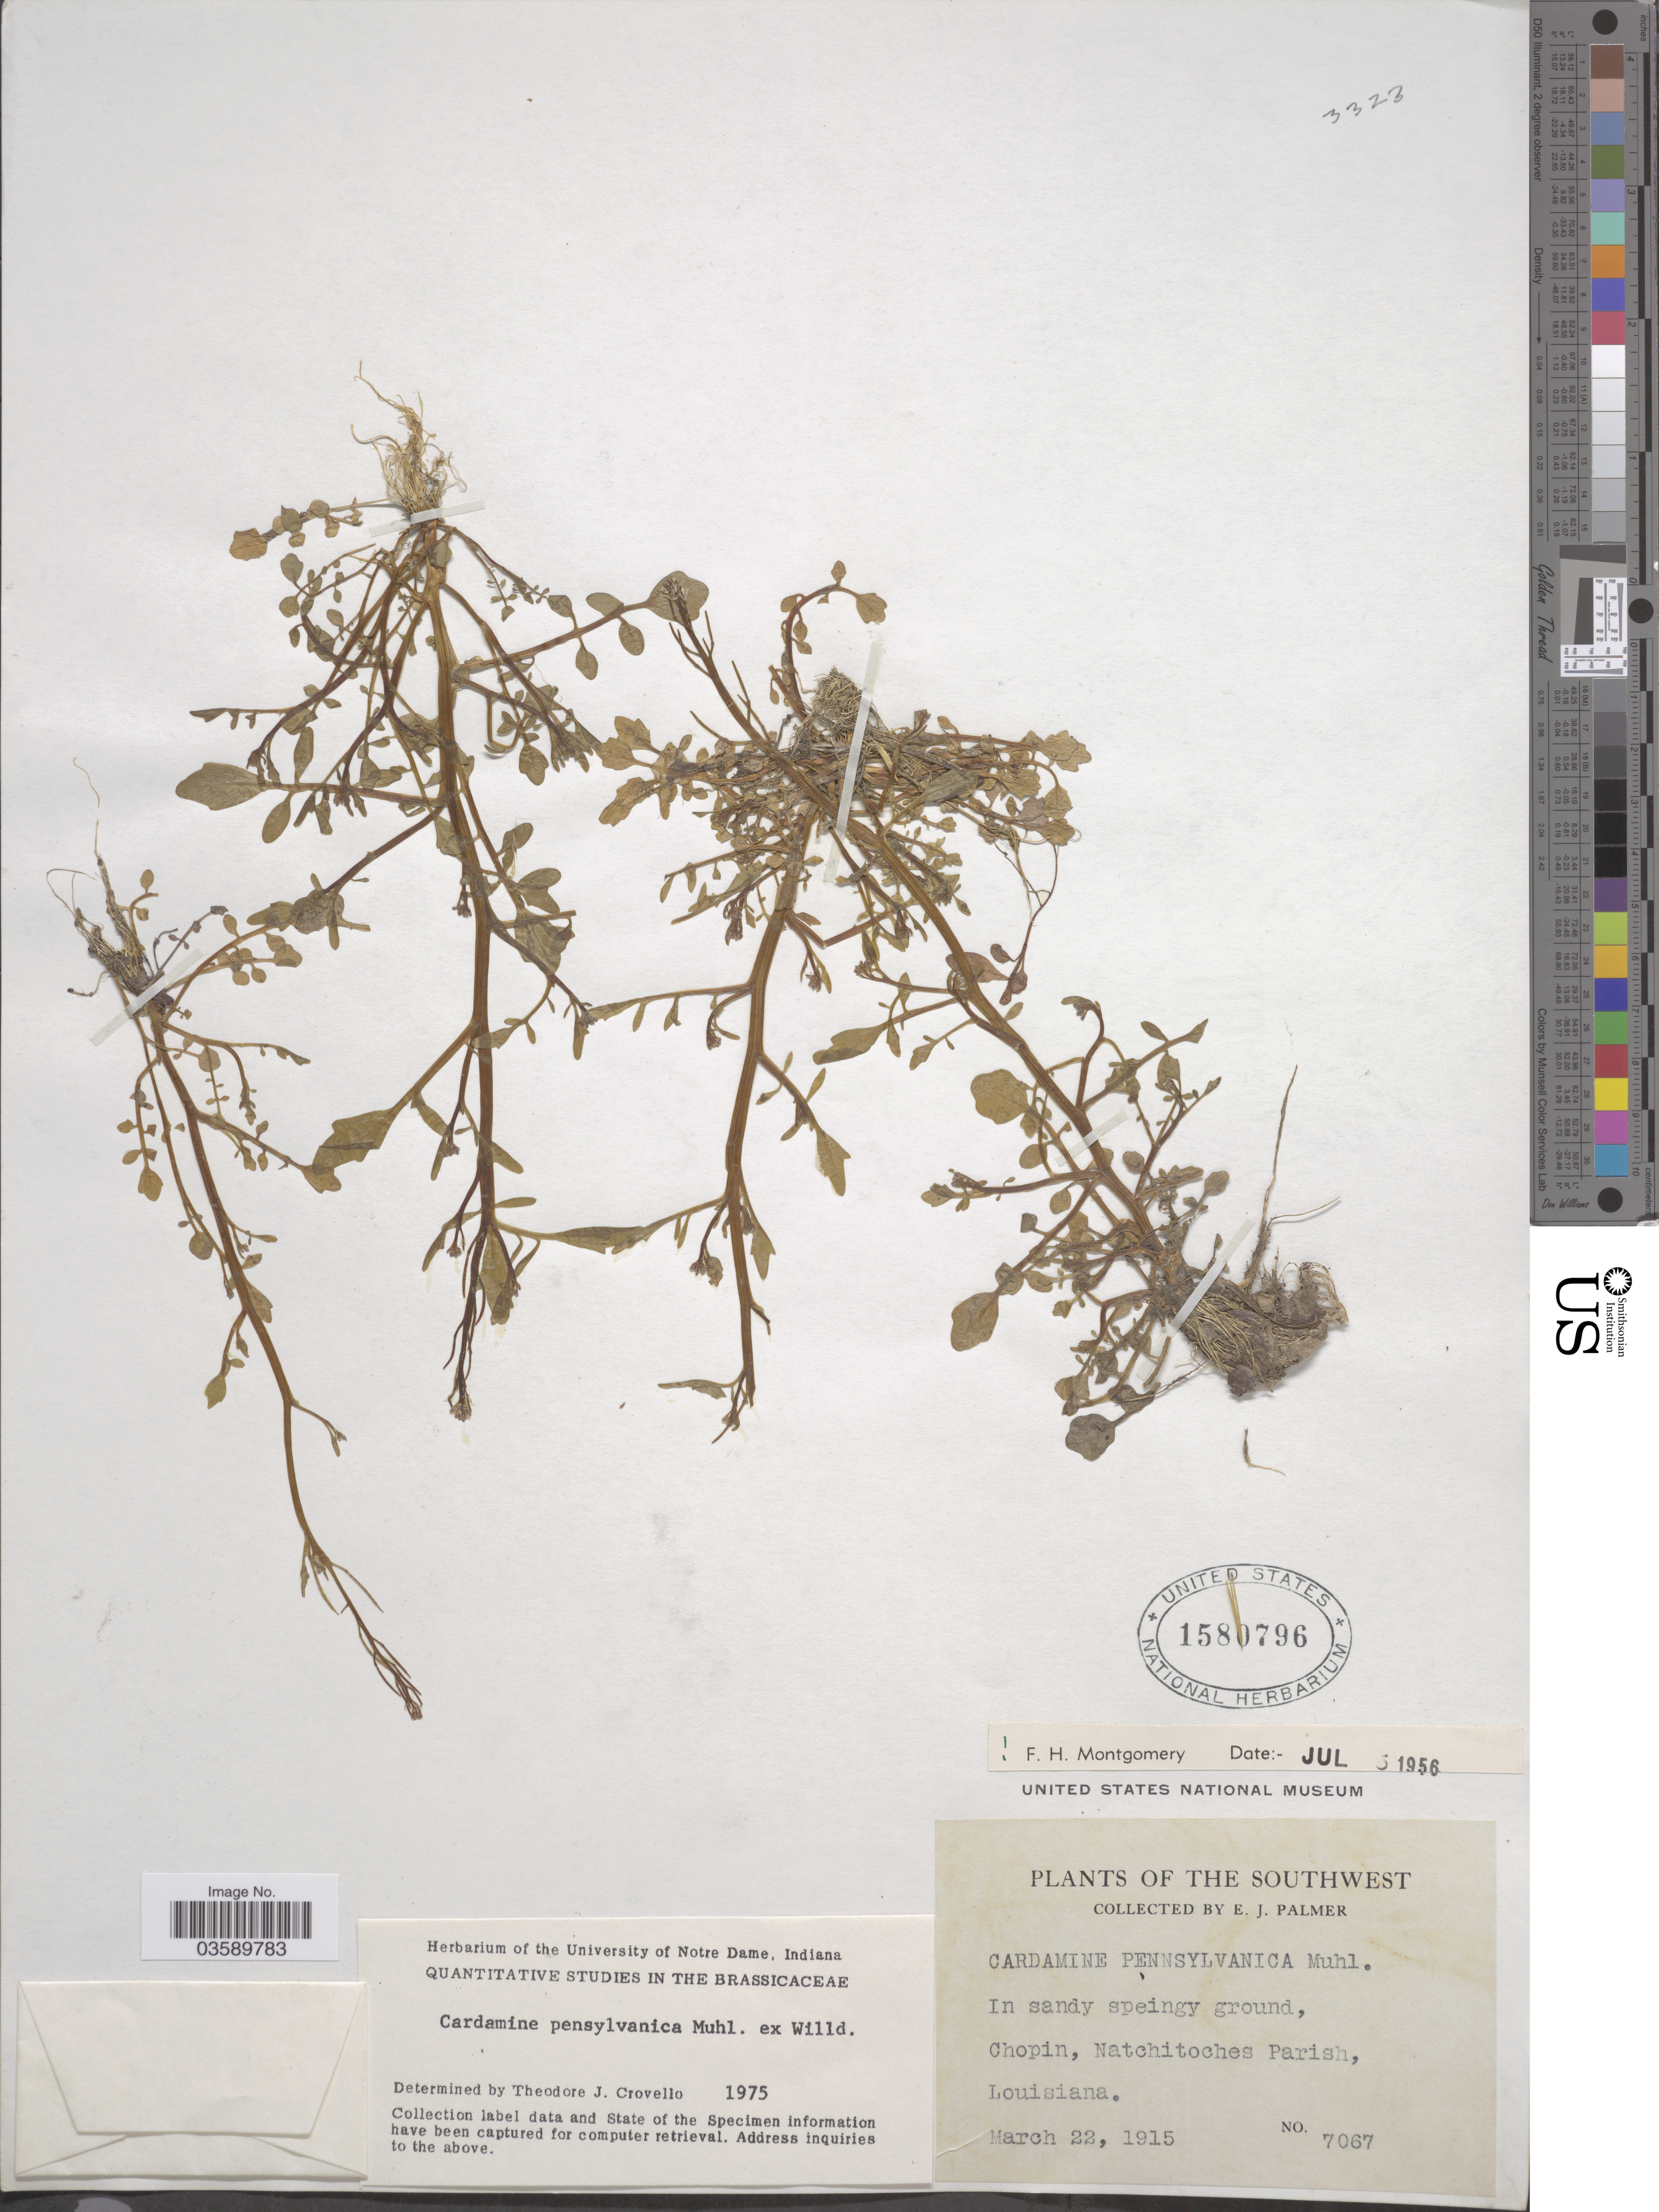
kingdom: Plantae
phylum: Tracheophyta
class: Magnoliopsida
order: Brassicales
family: Brassicaceae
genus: Cardamine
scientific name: Cardamine pensylvanica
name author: Muhl. ex Willd.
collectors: E. J. Palmer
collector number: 7067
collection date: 1915-03-22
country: United States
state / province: Louisiana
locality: The Southwest. Chopin, Natchitoches Parish.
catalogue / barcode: US 1580796